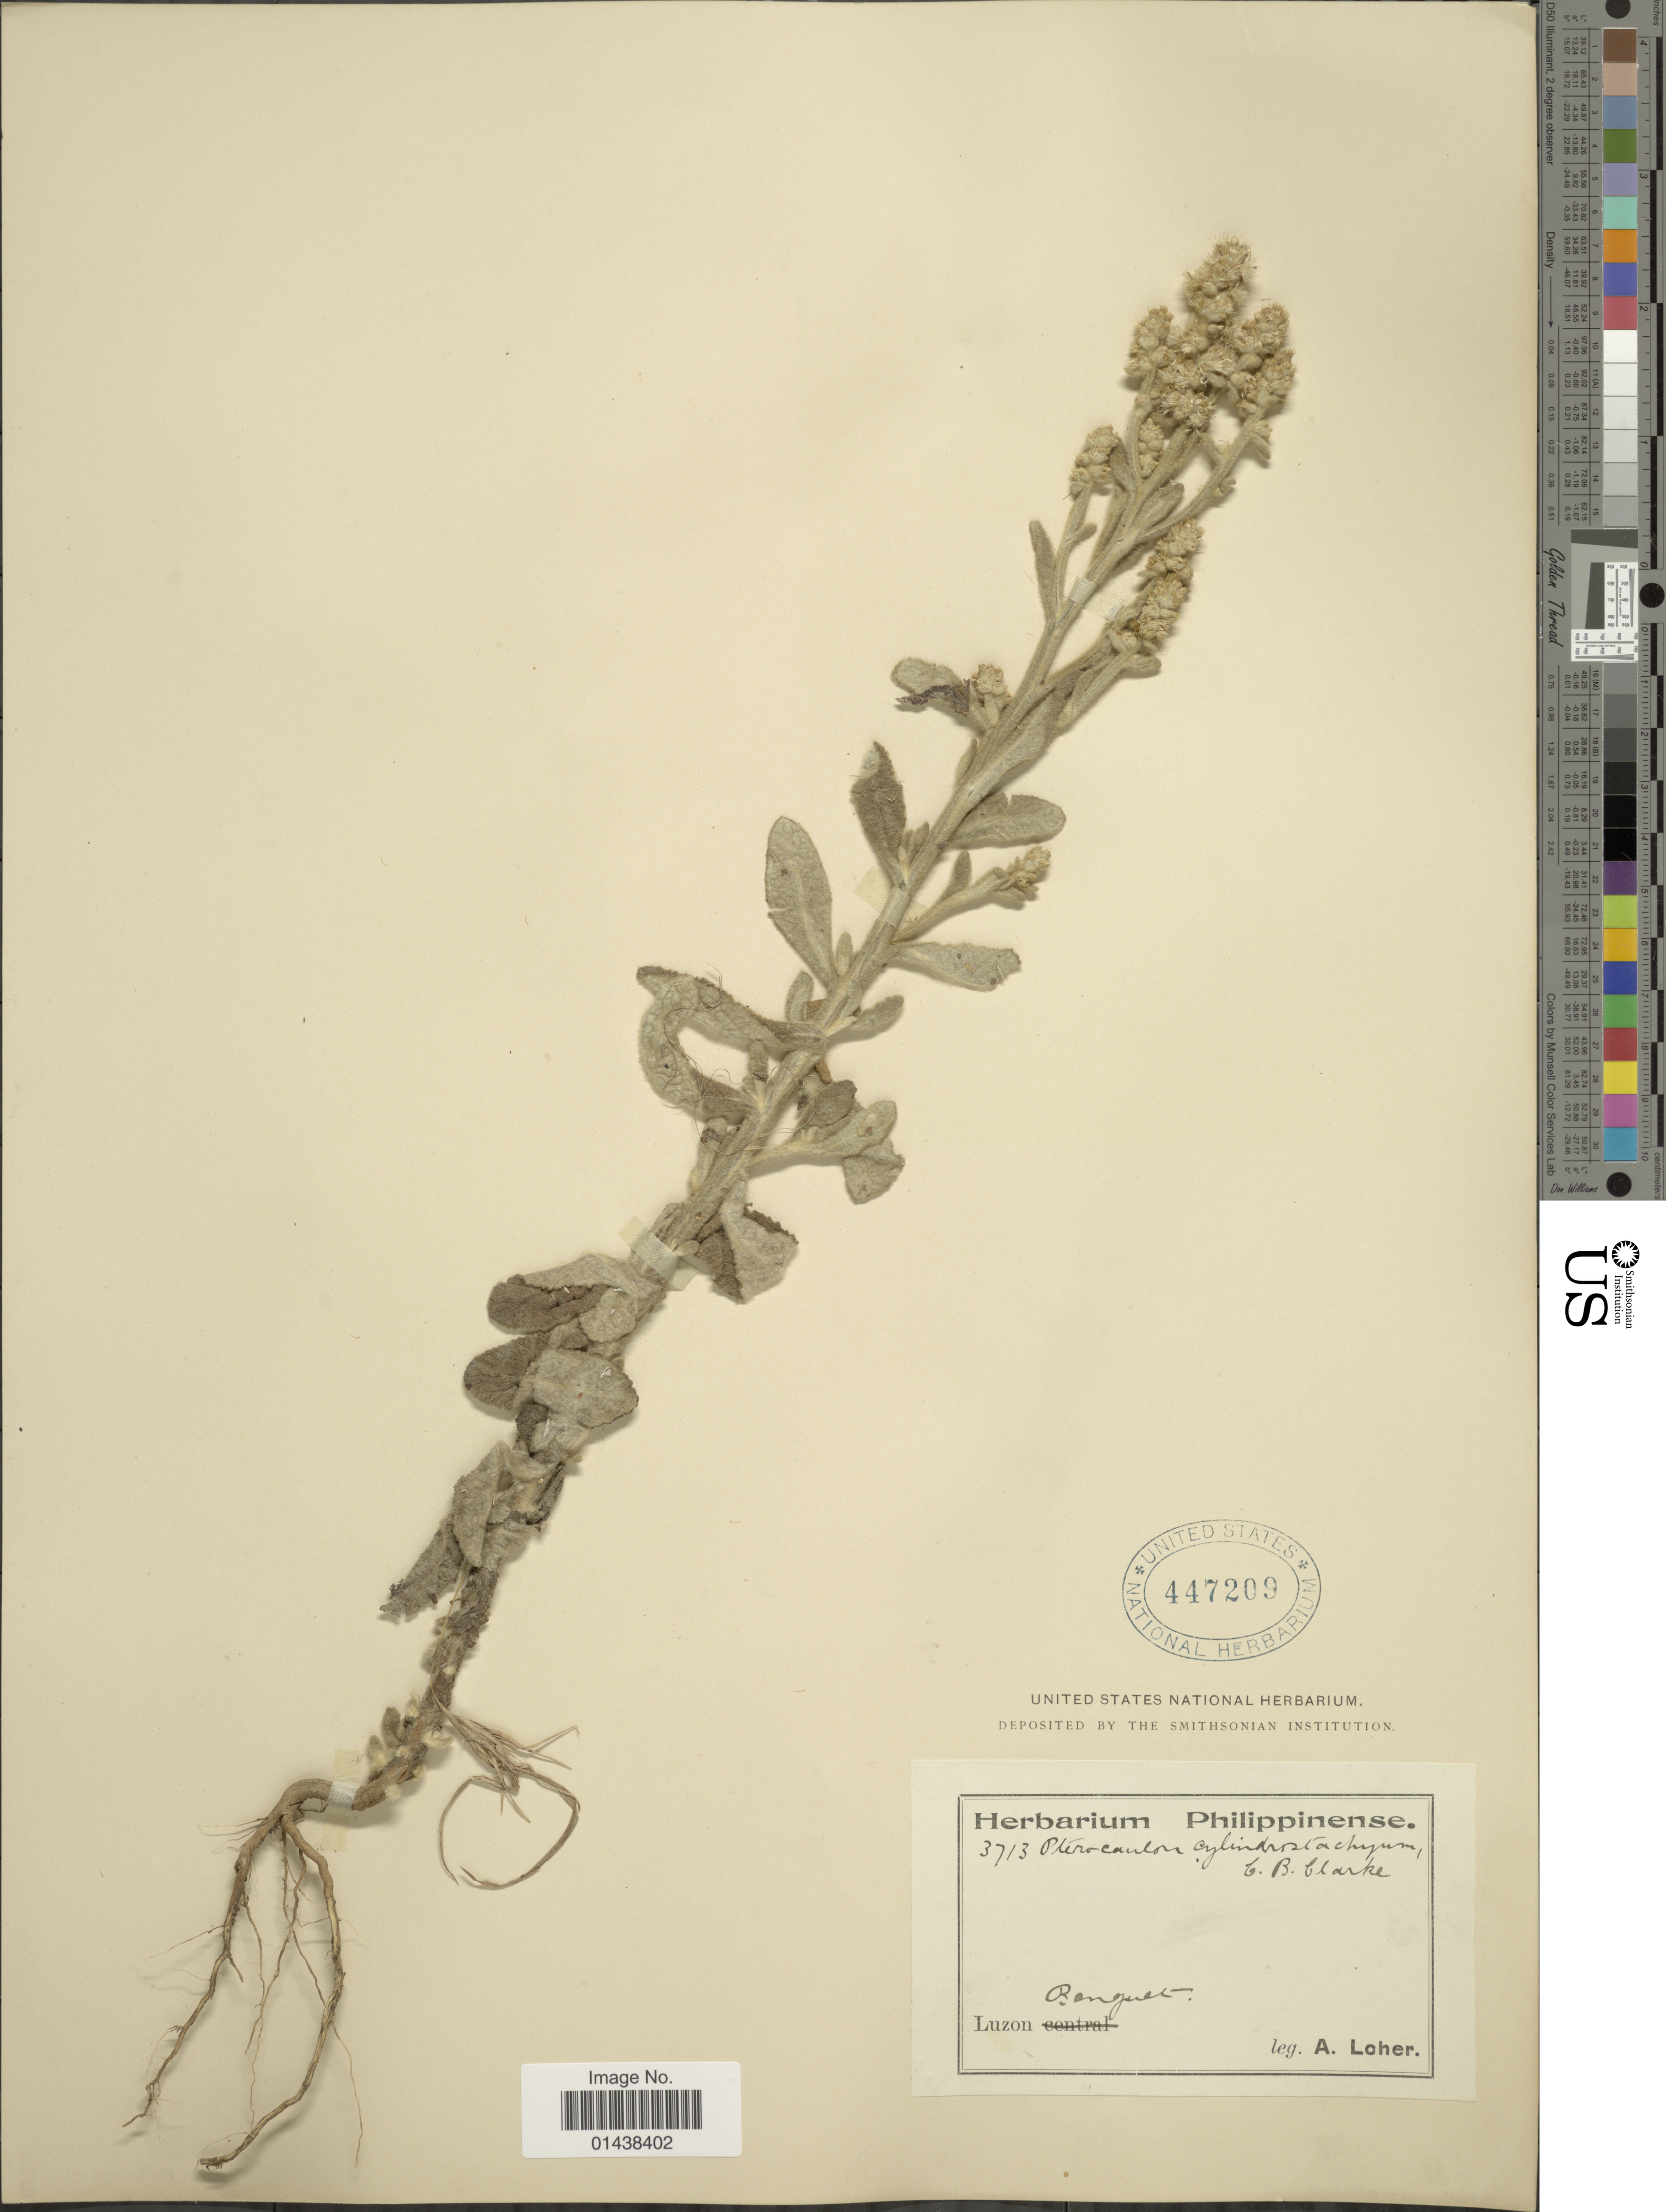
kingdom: Plantae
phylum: Tracheophyta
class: Magnoliopsida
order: Asterales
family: Asteraceae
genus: Pterocaulon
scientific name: Pterocaulon cylindrostachyum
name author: C.B. Clarke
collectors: A. Loher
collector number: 3713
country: Philippines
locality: Luzon, Benguet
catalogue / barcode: US 447209